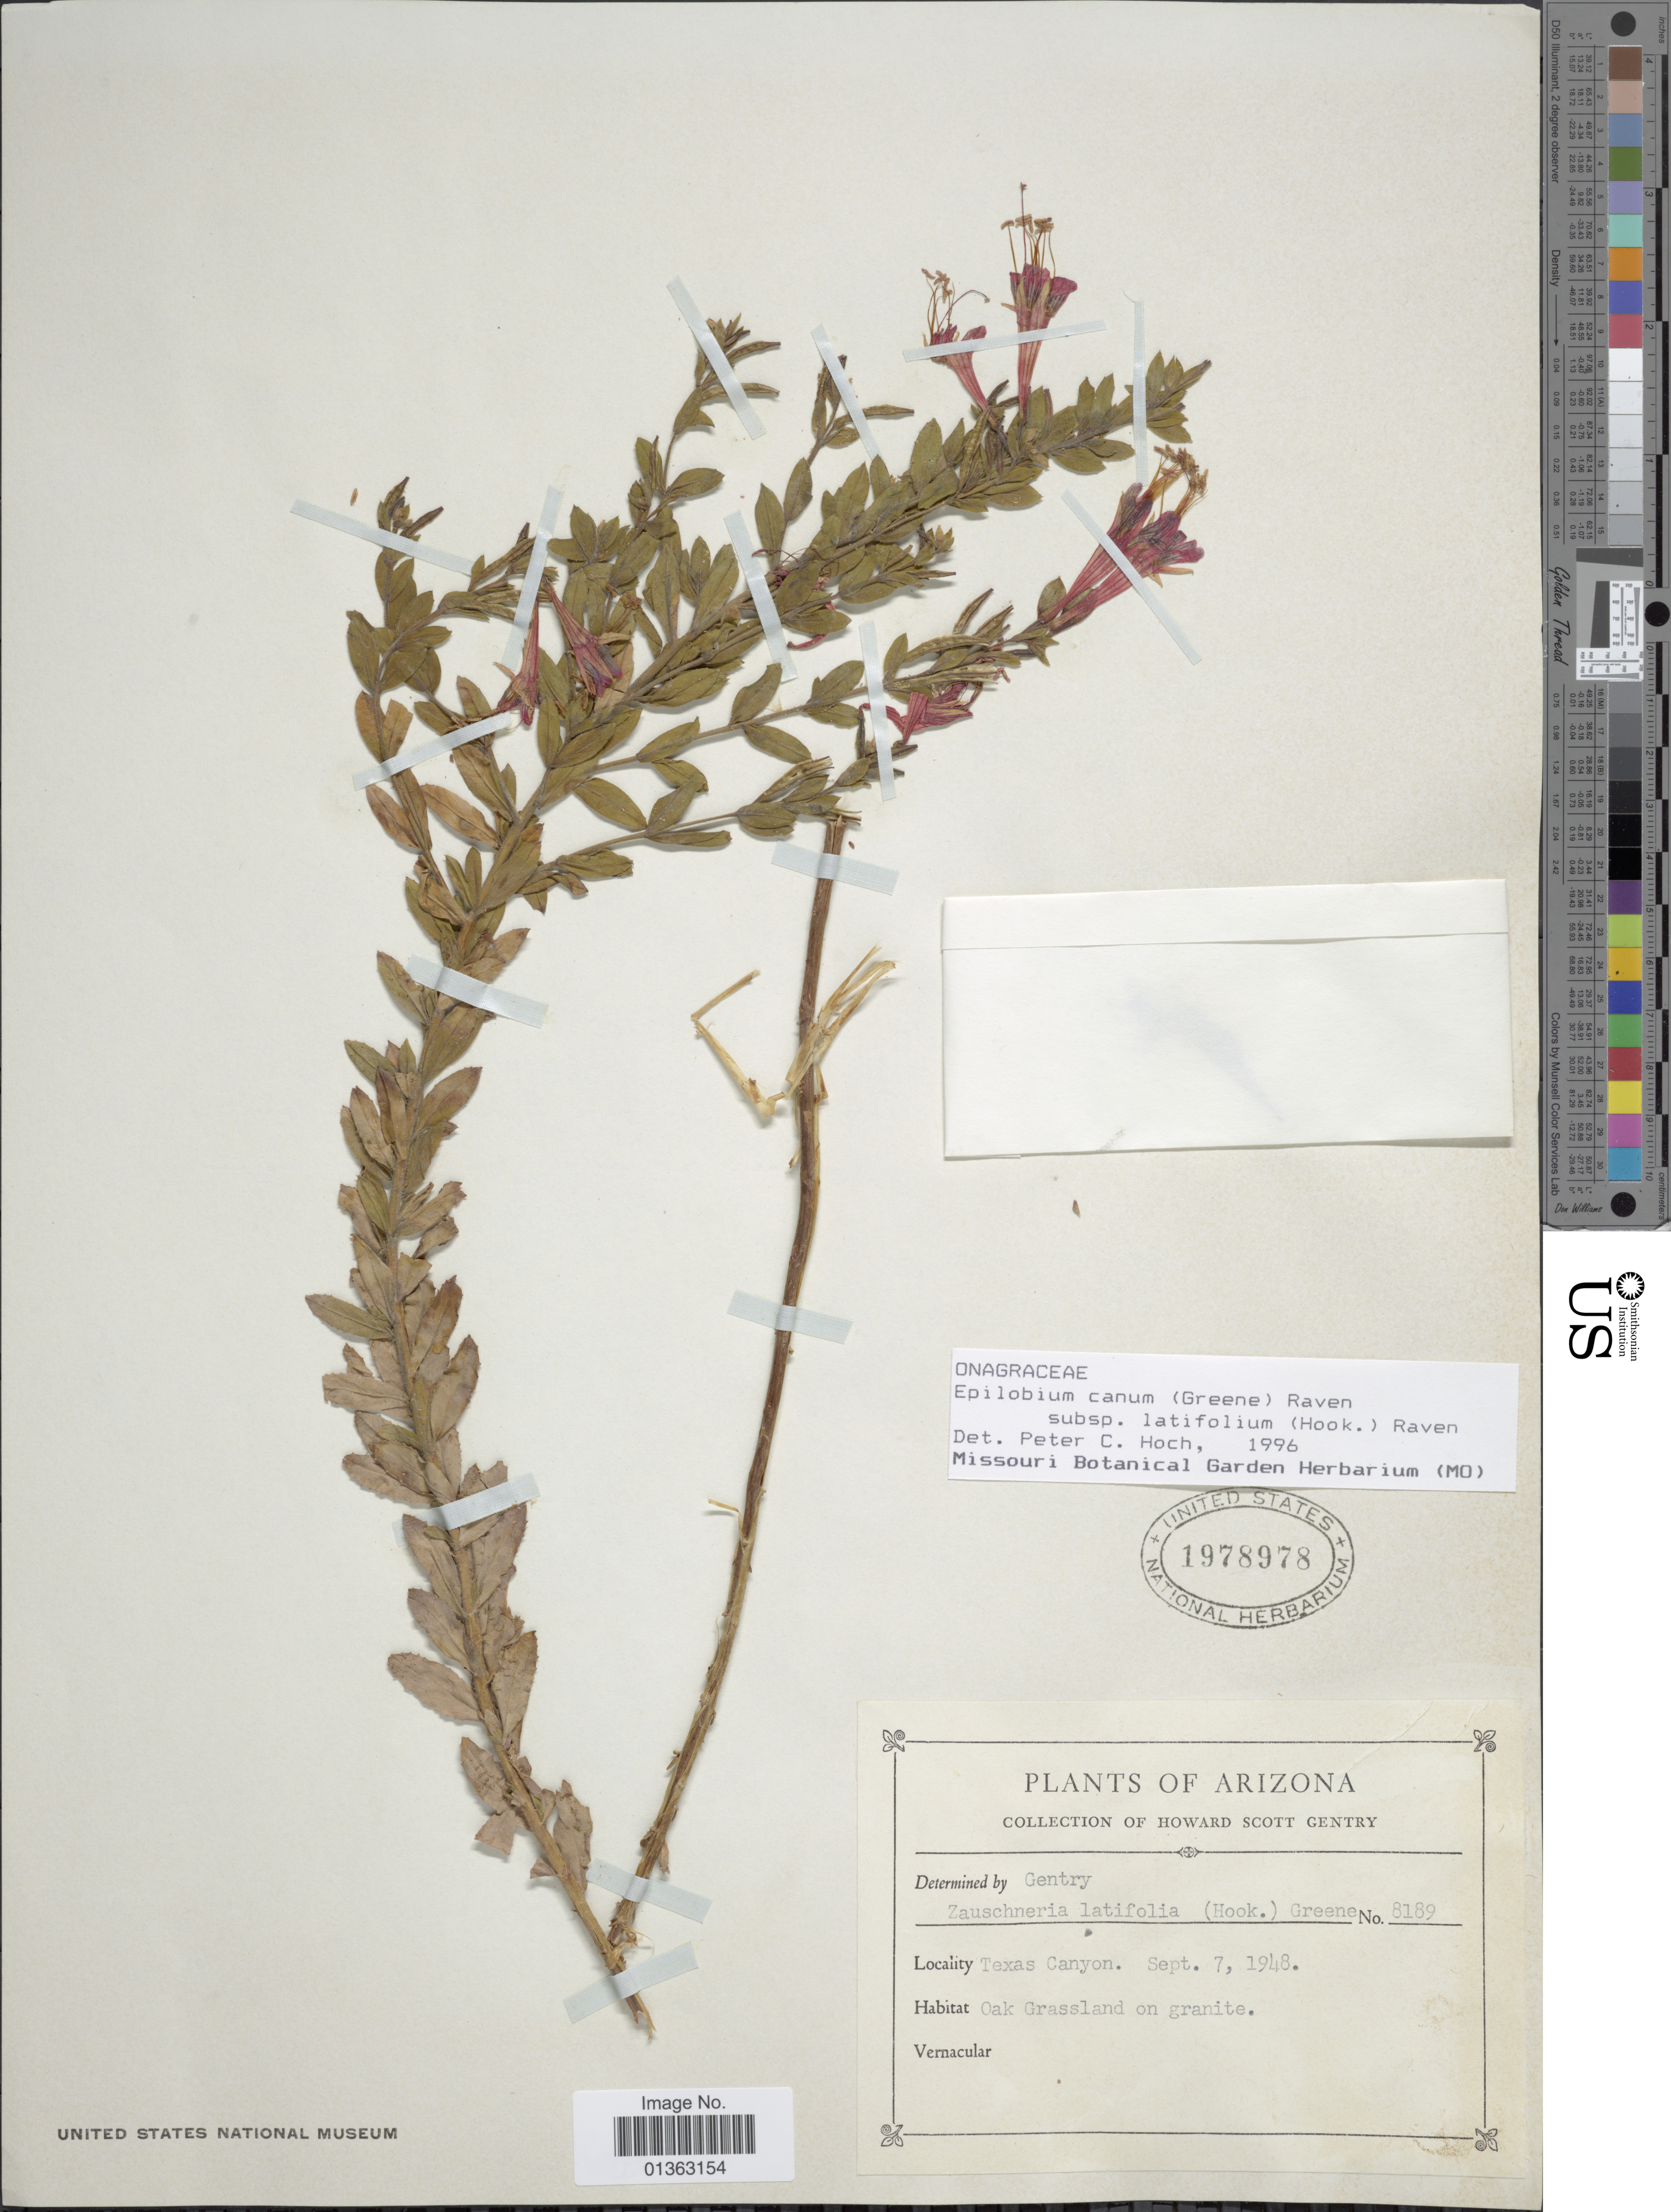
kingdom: Plantae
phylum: Tracheophyta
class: Magnoliopsida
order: Myrtales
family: Onagraceae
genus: Epilobium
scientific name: Epilobium canum subsp. latifolium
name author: (Hook.) P.H. Raven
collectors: H. S. Gentry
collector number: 8189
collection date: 1948-09-07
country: United States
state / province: Arizona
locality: Texas Canyon.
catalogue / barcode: US 1978978